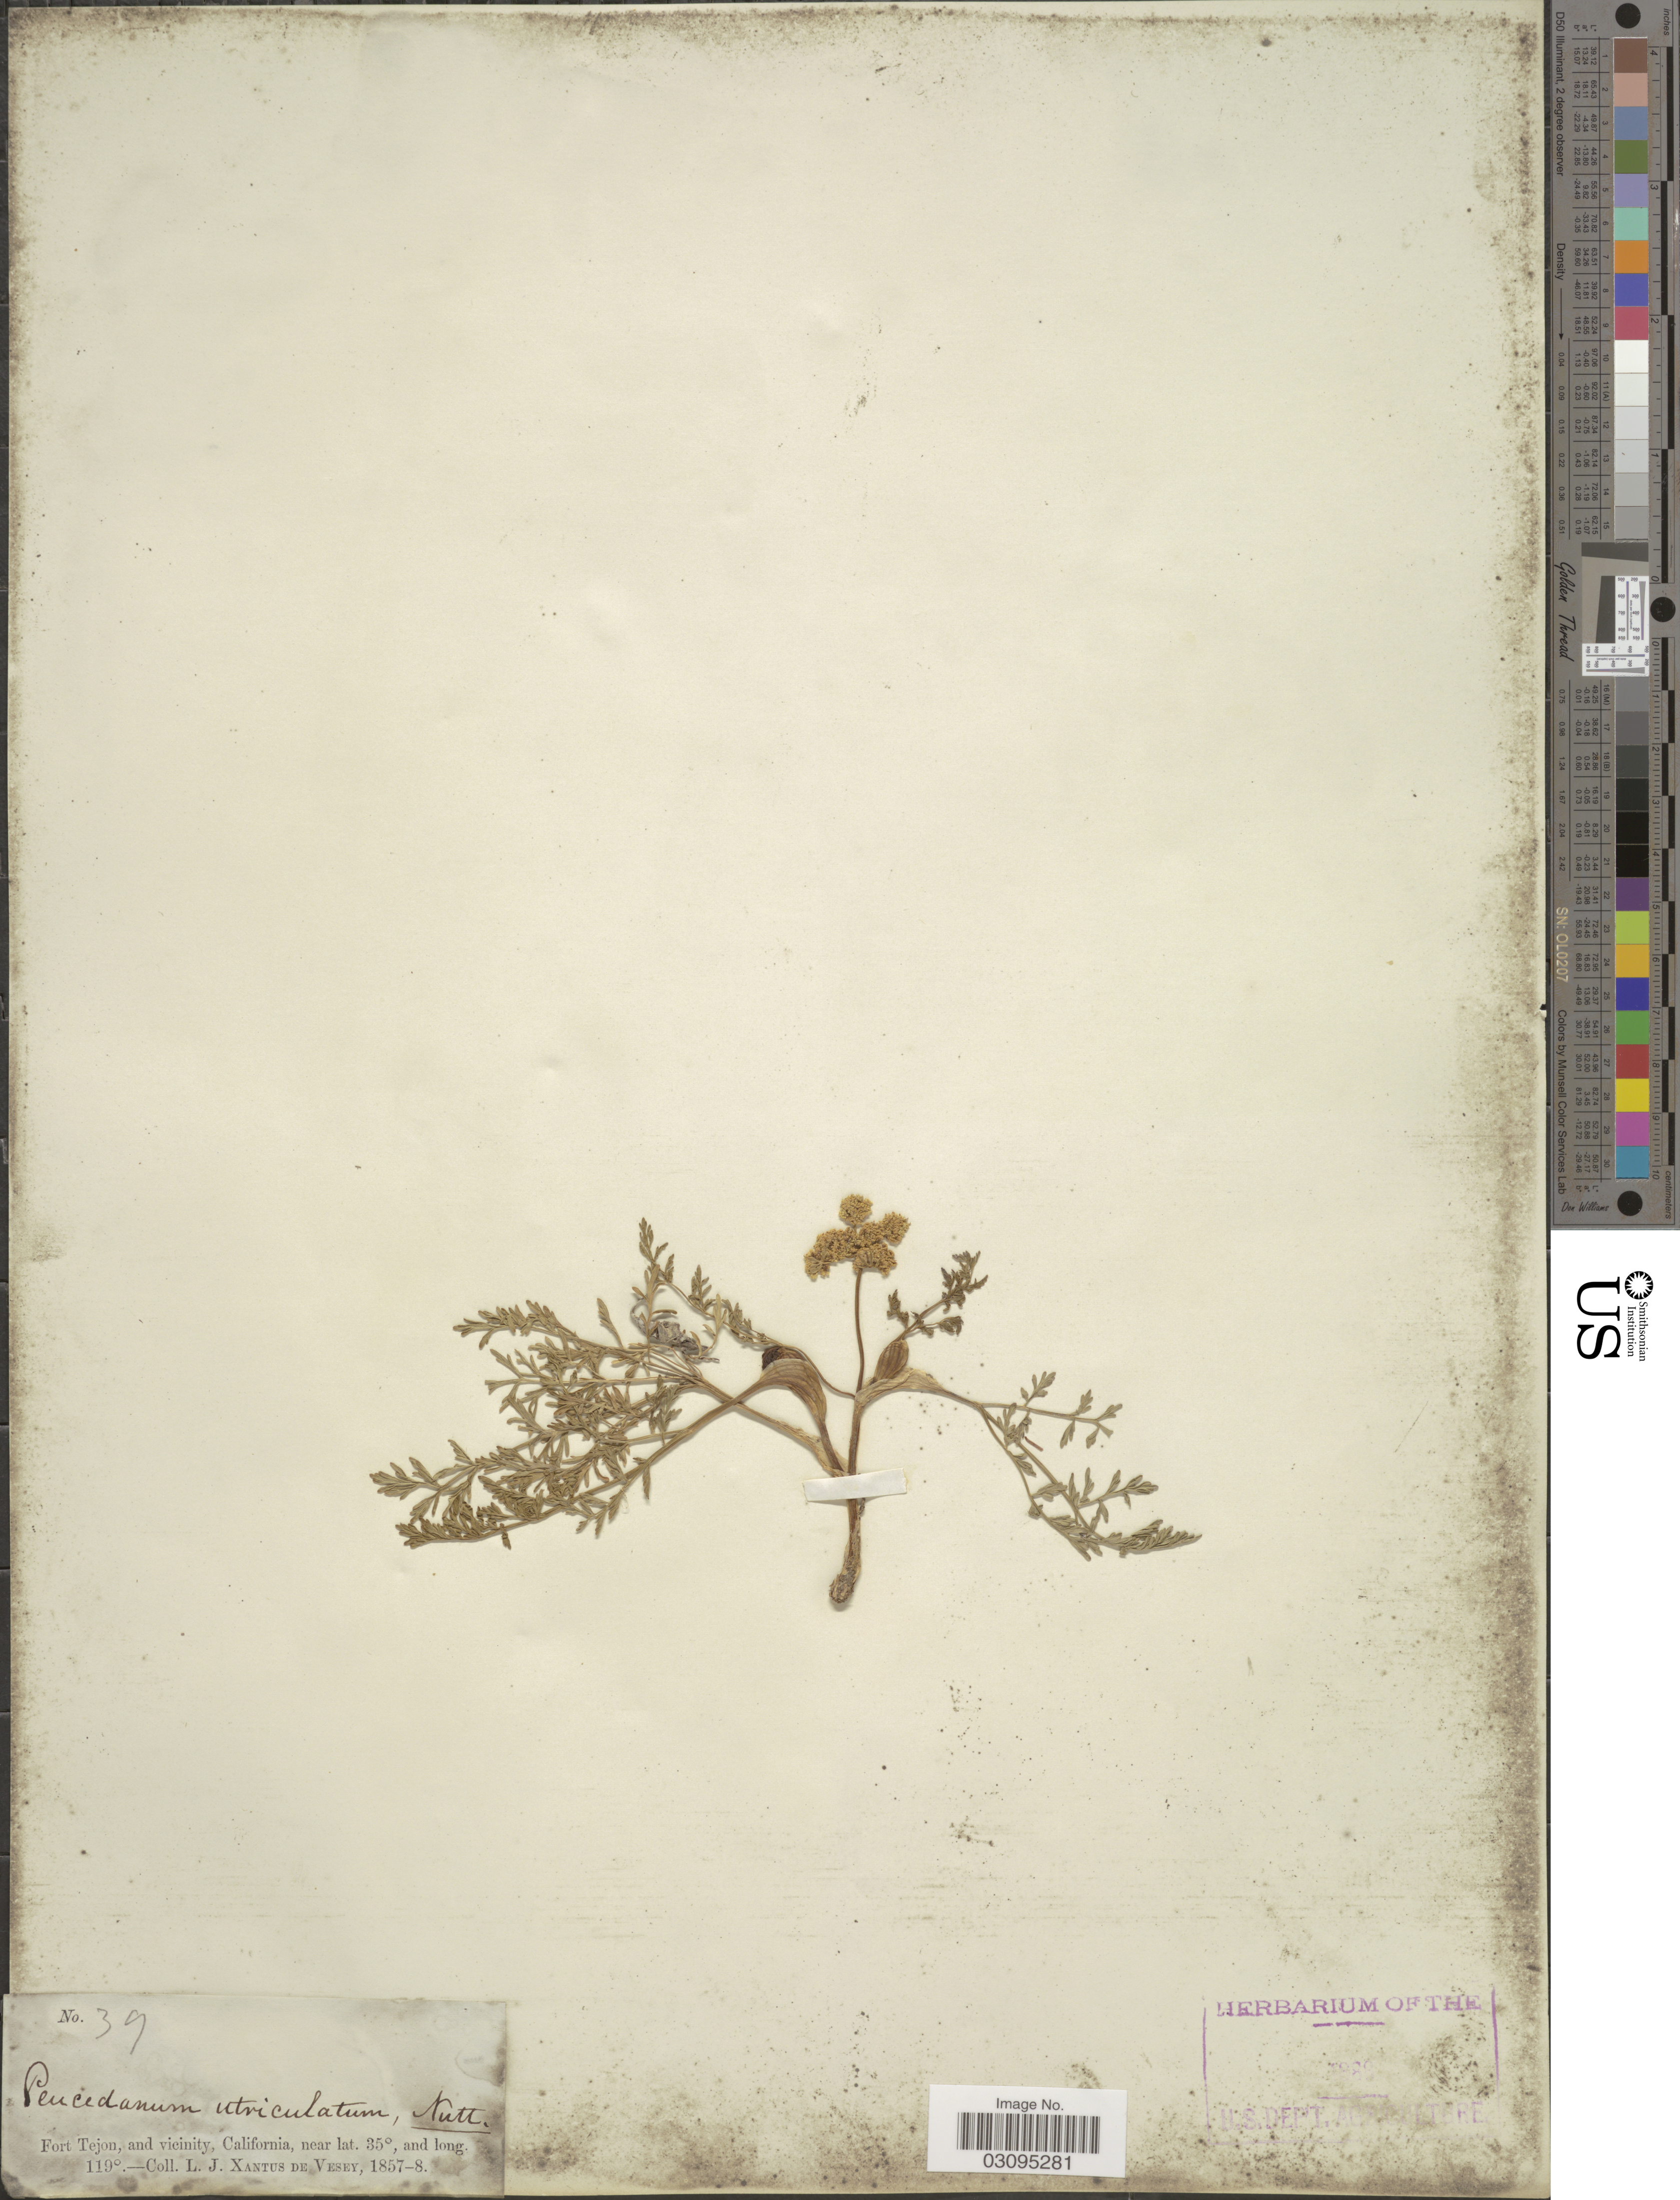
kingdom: Plantae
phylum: Tracheophyta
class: Magnoliopsida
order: Apiales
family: Apiaceae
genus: Lomatium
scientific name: Lomatium utriculatum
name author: (Nutt. ex Torr. & A. Gray) J.M. Coult. & Rose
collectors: L. Xantus de Vesey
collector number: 39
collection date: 1857/1858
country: United States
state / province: California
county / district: Kern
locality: Fort Tejon, and vicinity, California.